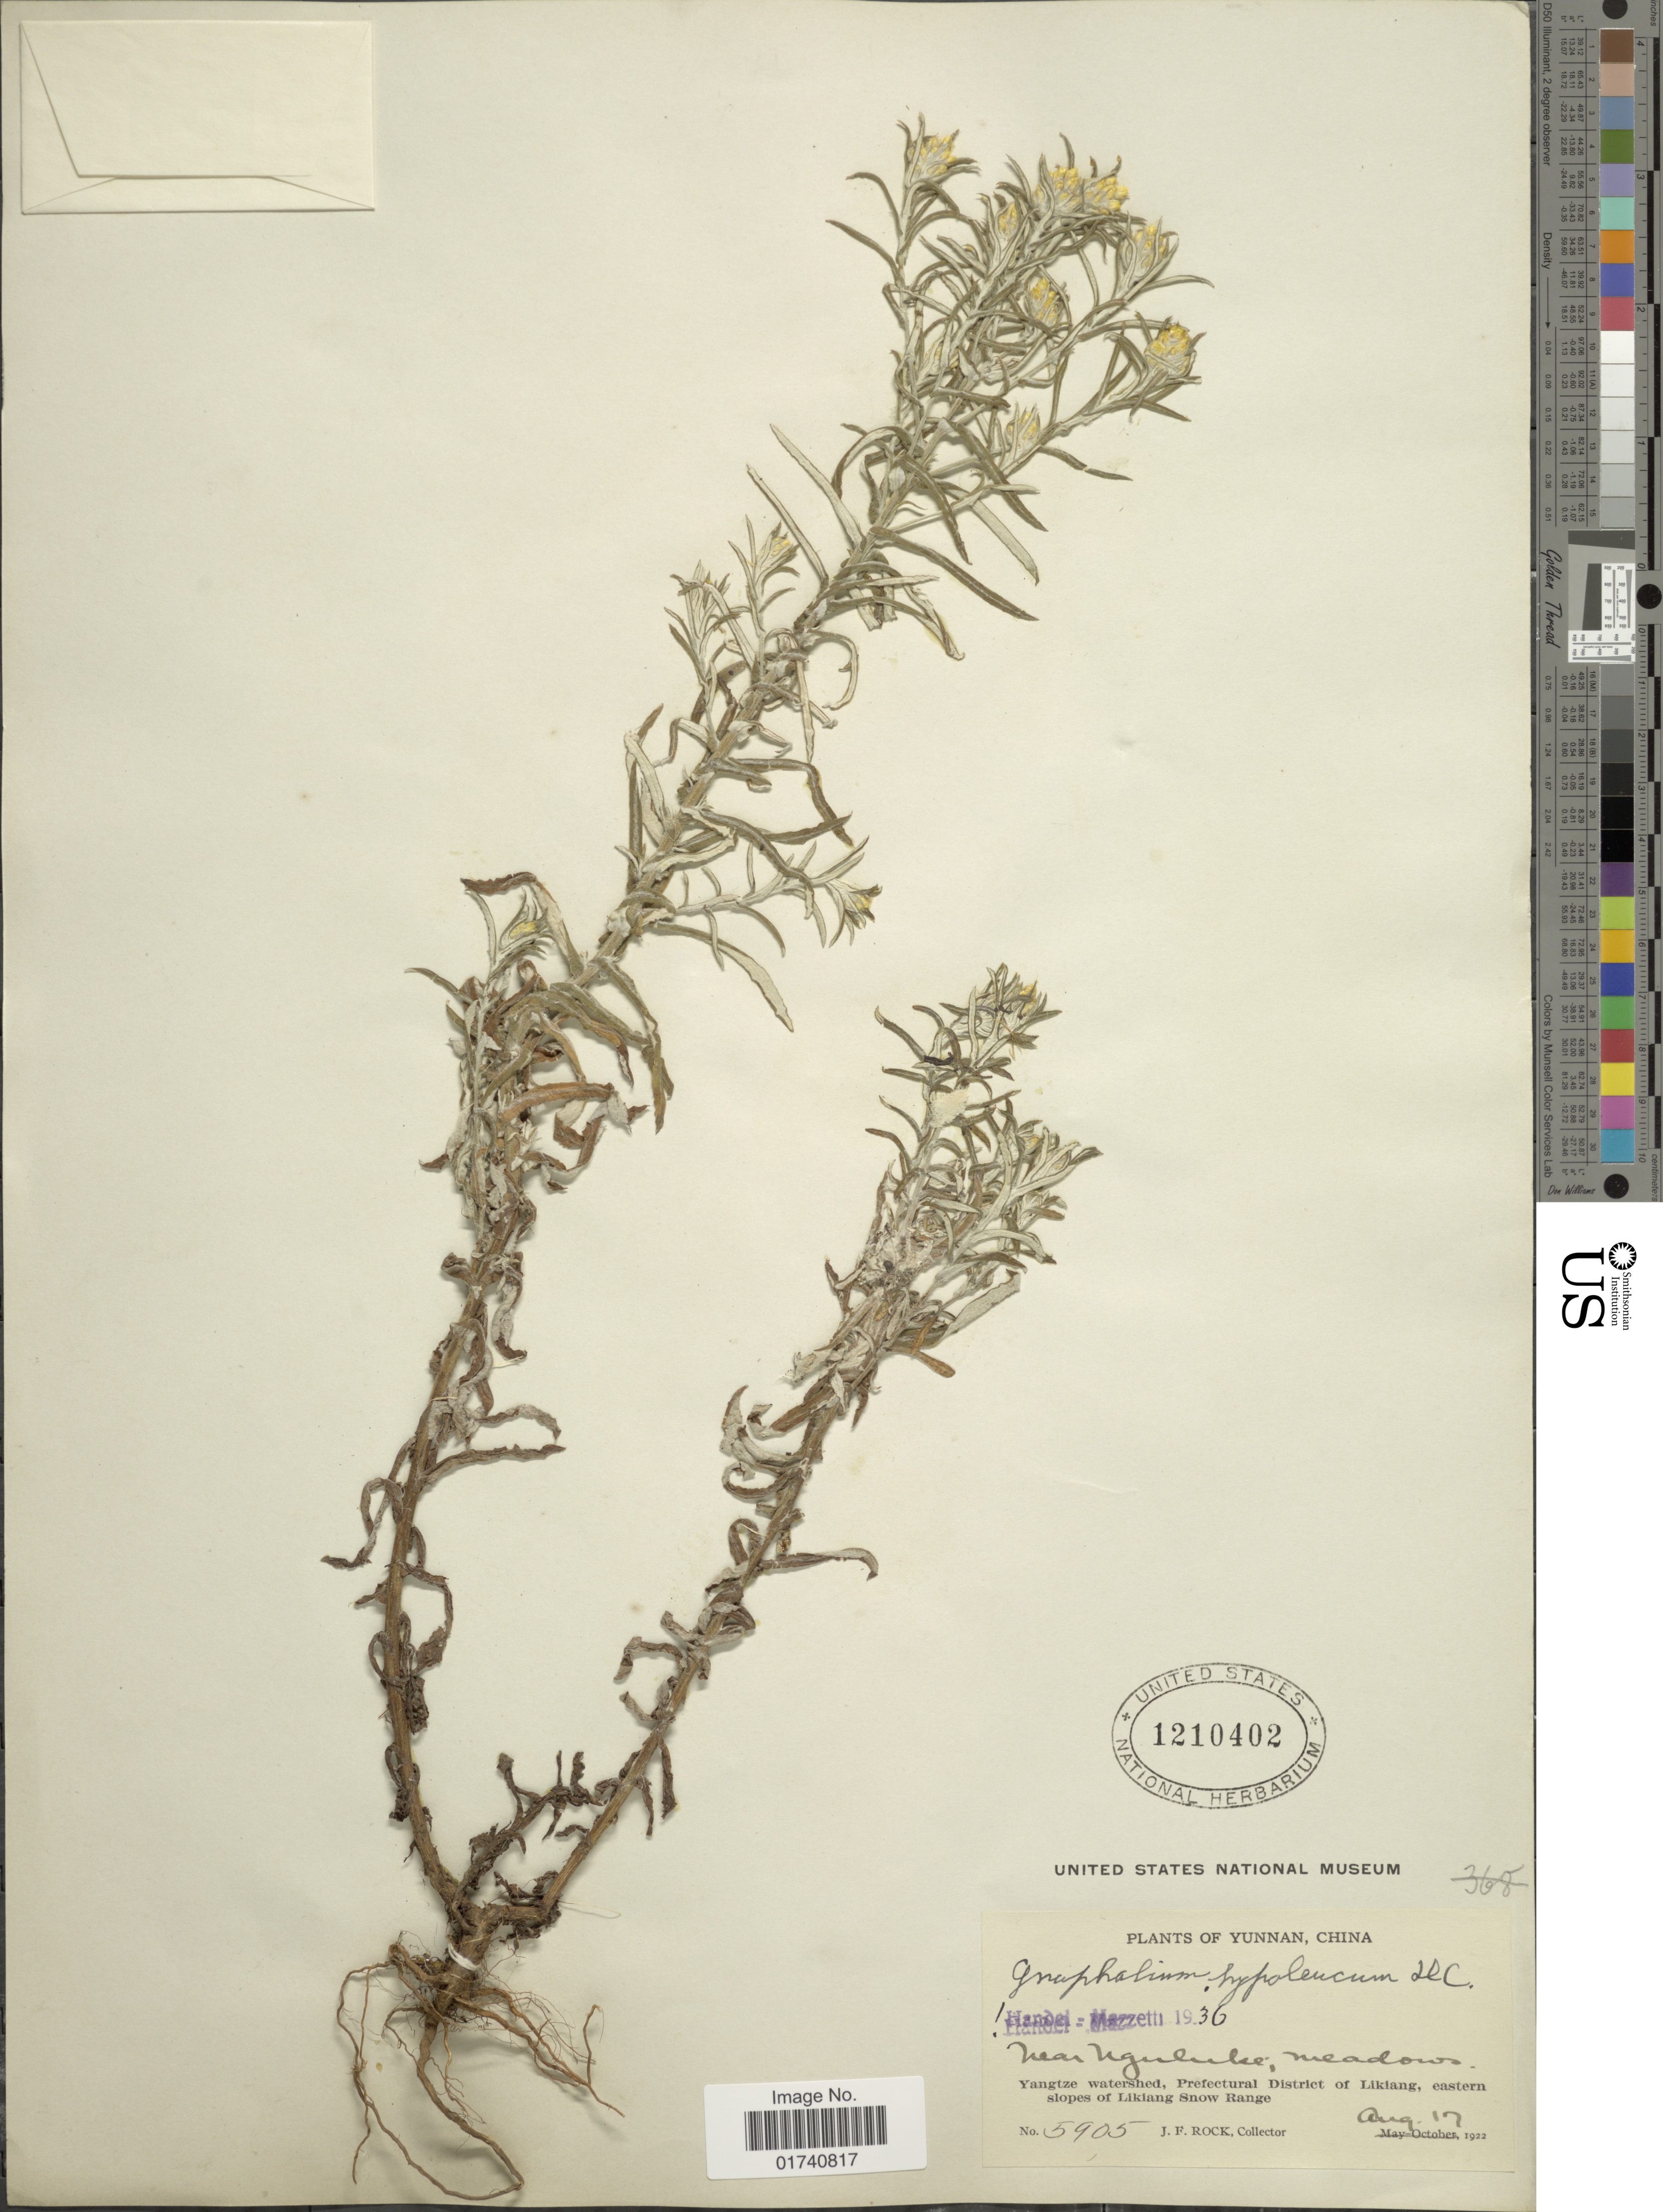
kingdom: Plantae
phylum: Tracheophyta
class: Magnoliopsida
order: Asterales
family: Asteraceae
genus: Pseudognaphalium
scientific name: Pseudognaphalium hypoleucum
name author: (DC.) Hilliard & B.L. Burtt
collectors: J. Rock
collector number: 5905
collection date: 1922-08-17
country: China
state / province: Yunnan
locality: Near Nguluke. Yangtze watershed, Prefectural District of Likiang, eastern slopes of Likiang Snow Range.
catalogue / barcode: US 1210402